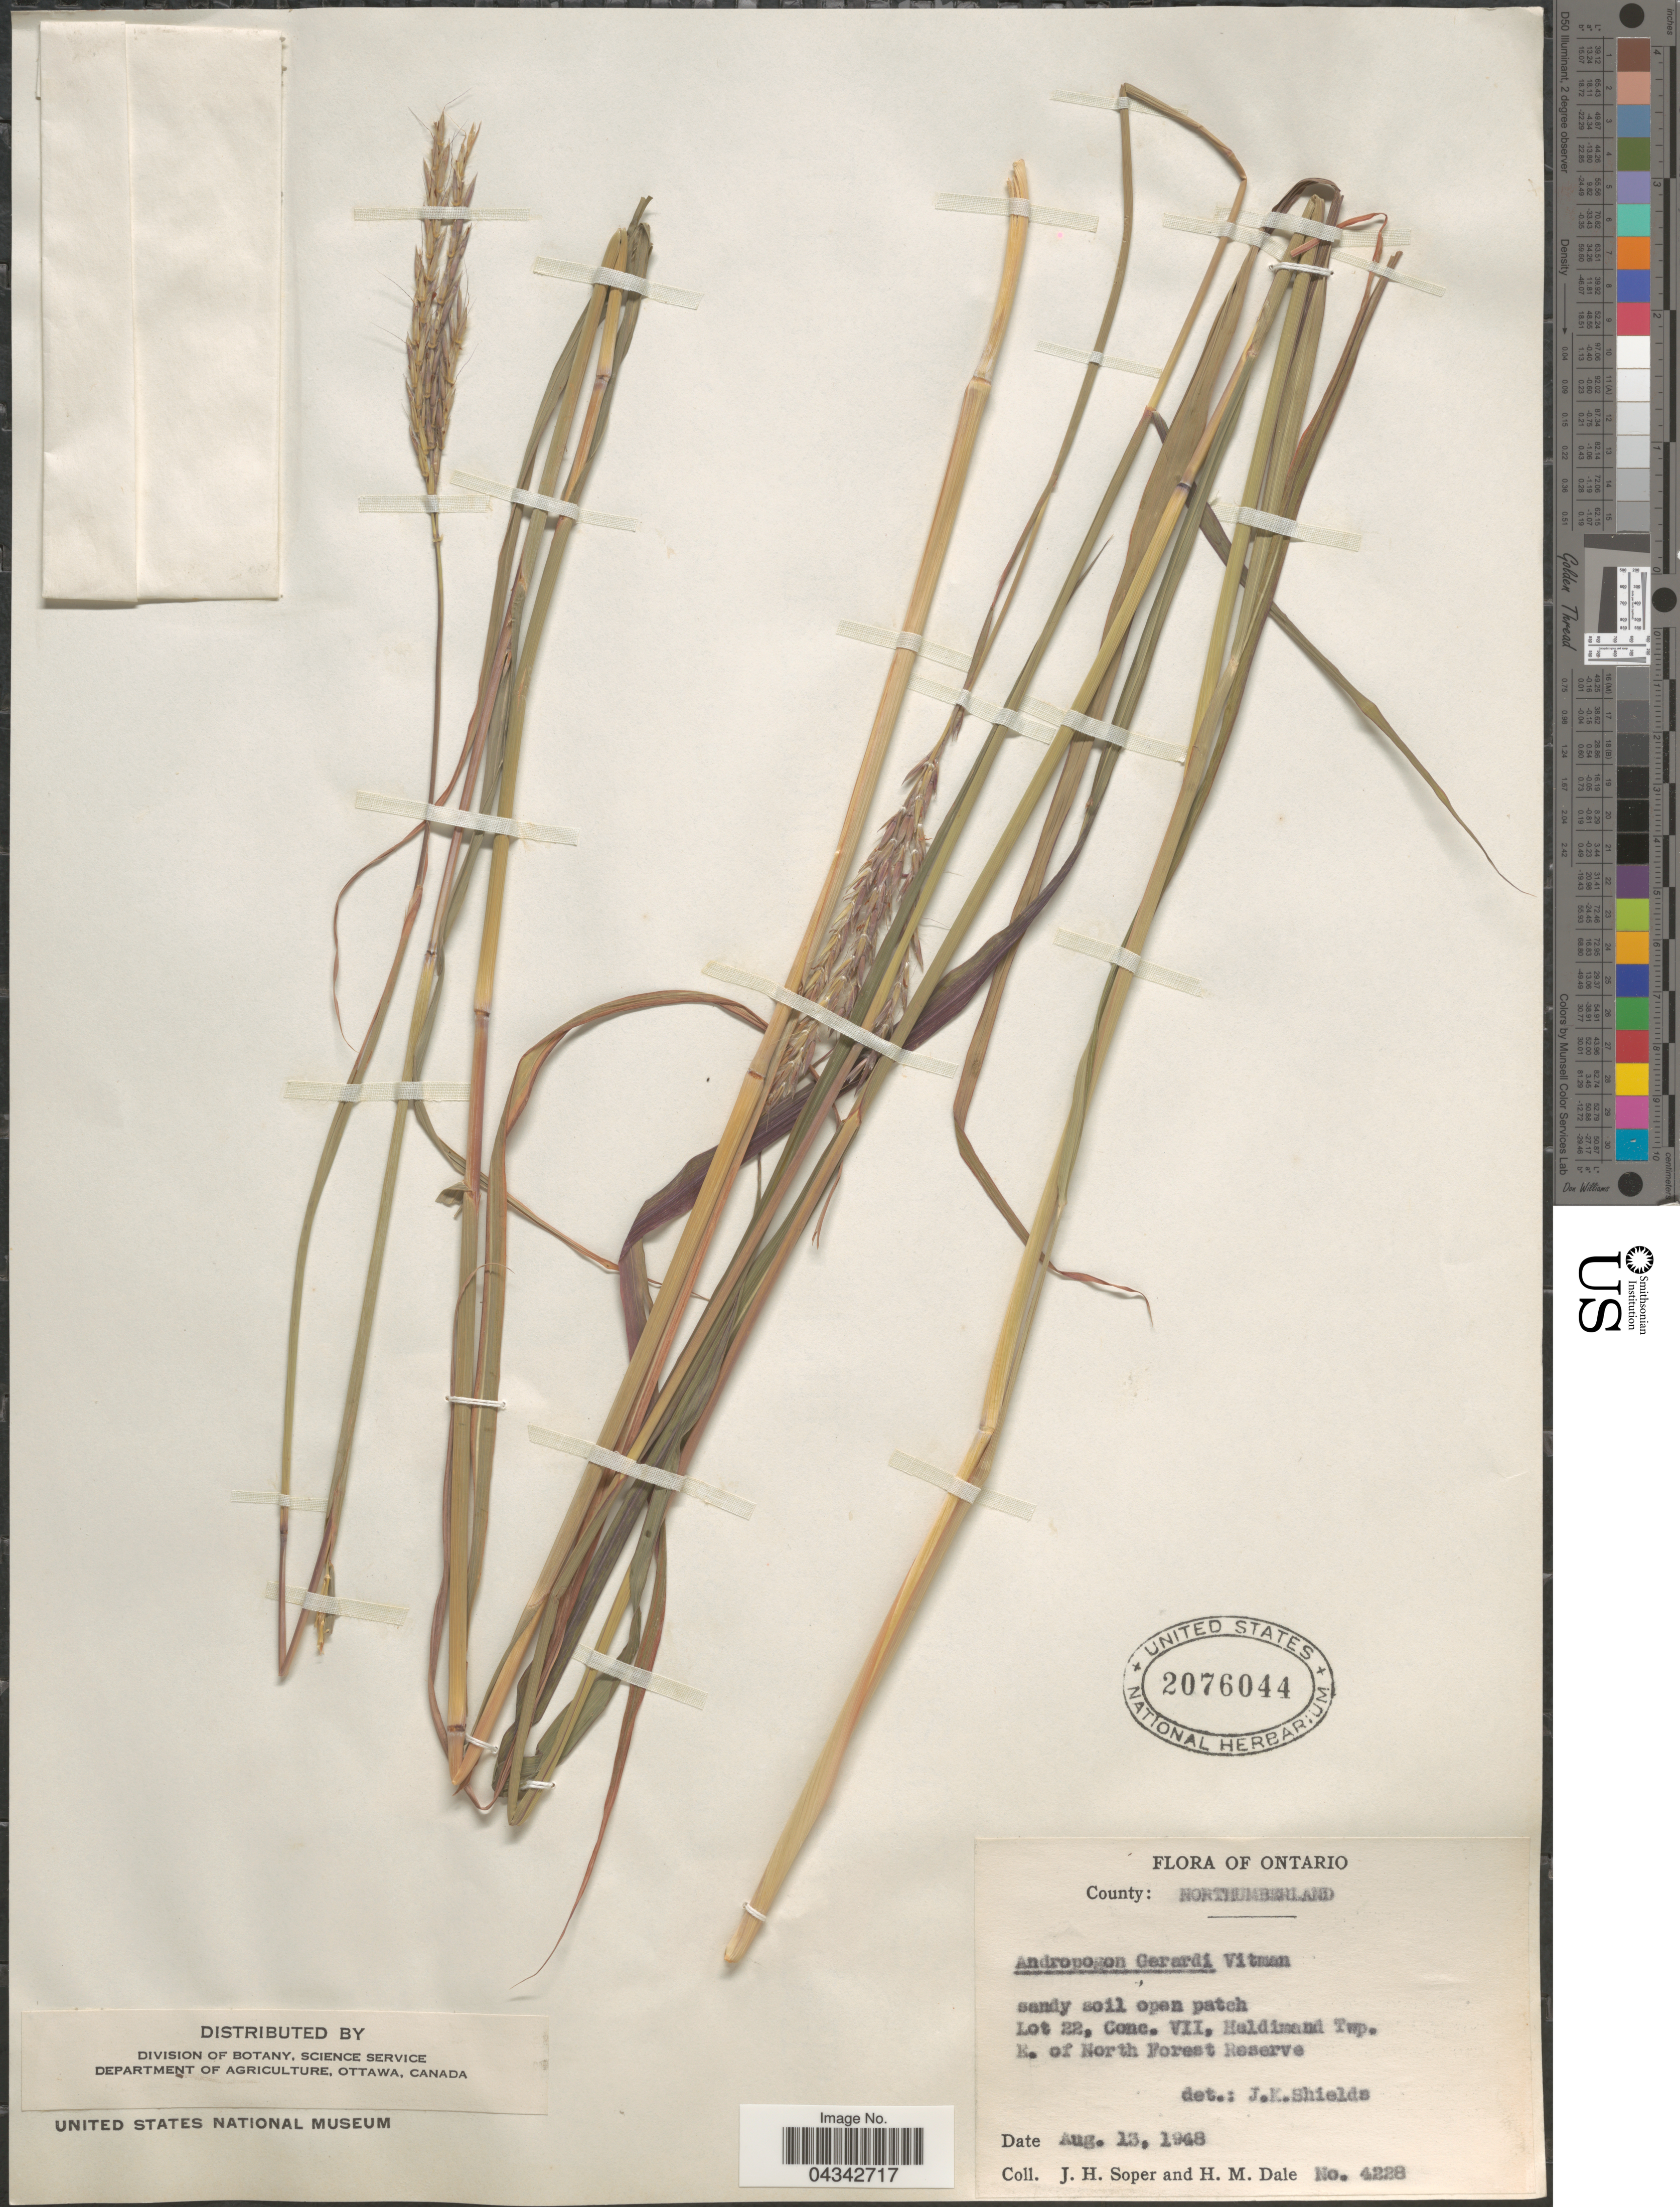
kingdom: Plantae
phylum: Tracheophyta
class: Liliopsida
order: Poales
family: Poaceae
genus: Andropogon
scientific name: Andropogon gerardii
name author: Vitman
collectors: J. H. Soper & H. M. Dale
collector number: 4228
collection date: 1948-08-13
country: Canada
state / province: Ontario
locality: County: Northumberland. Lot 22, Conc. VII, Haldimand Twp. E. of North Forest Reserve.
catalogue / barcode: US 2076044